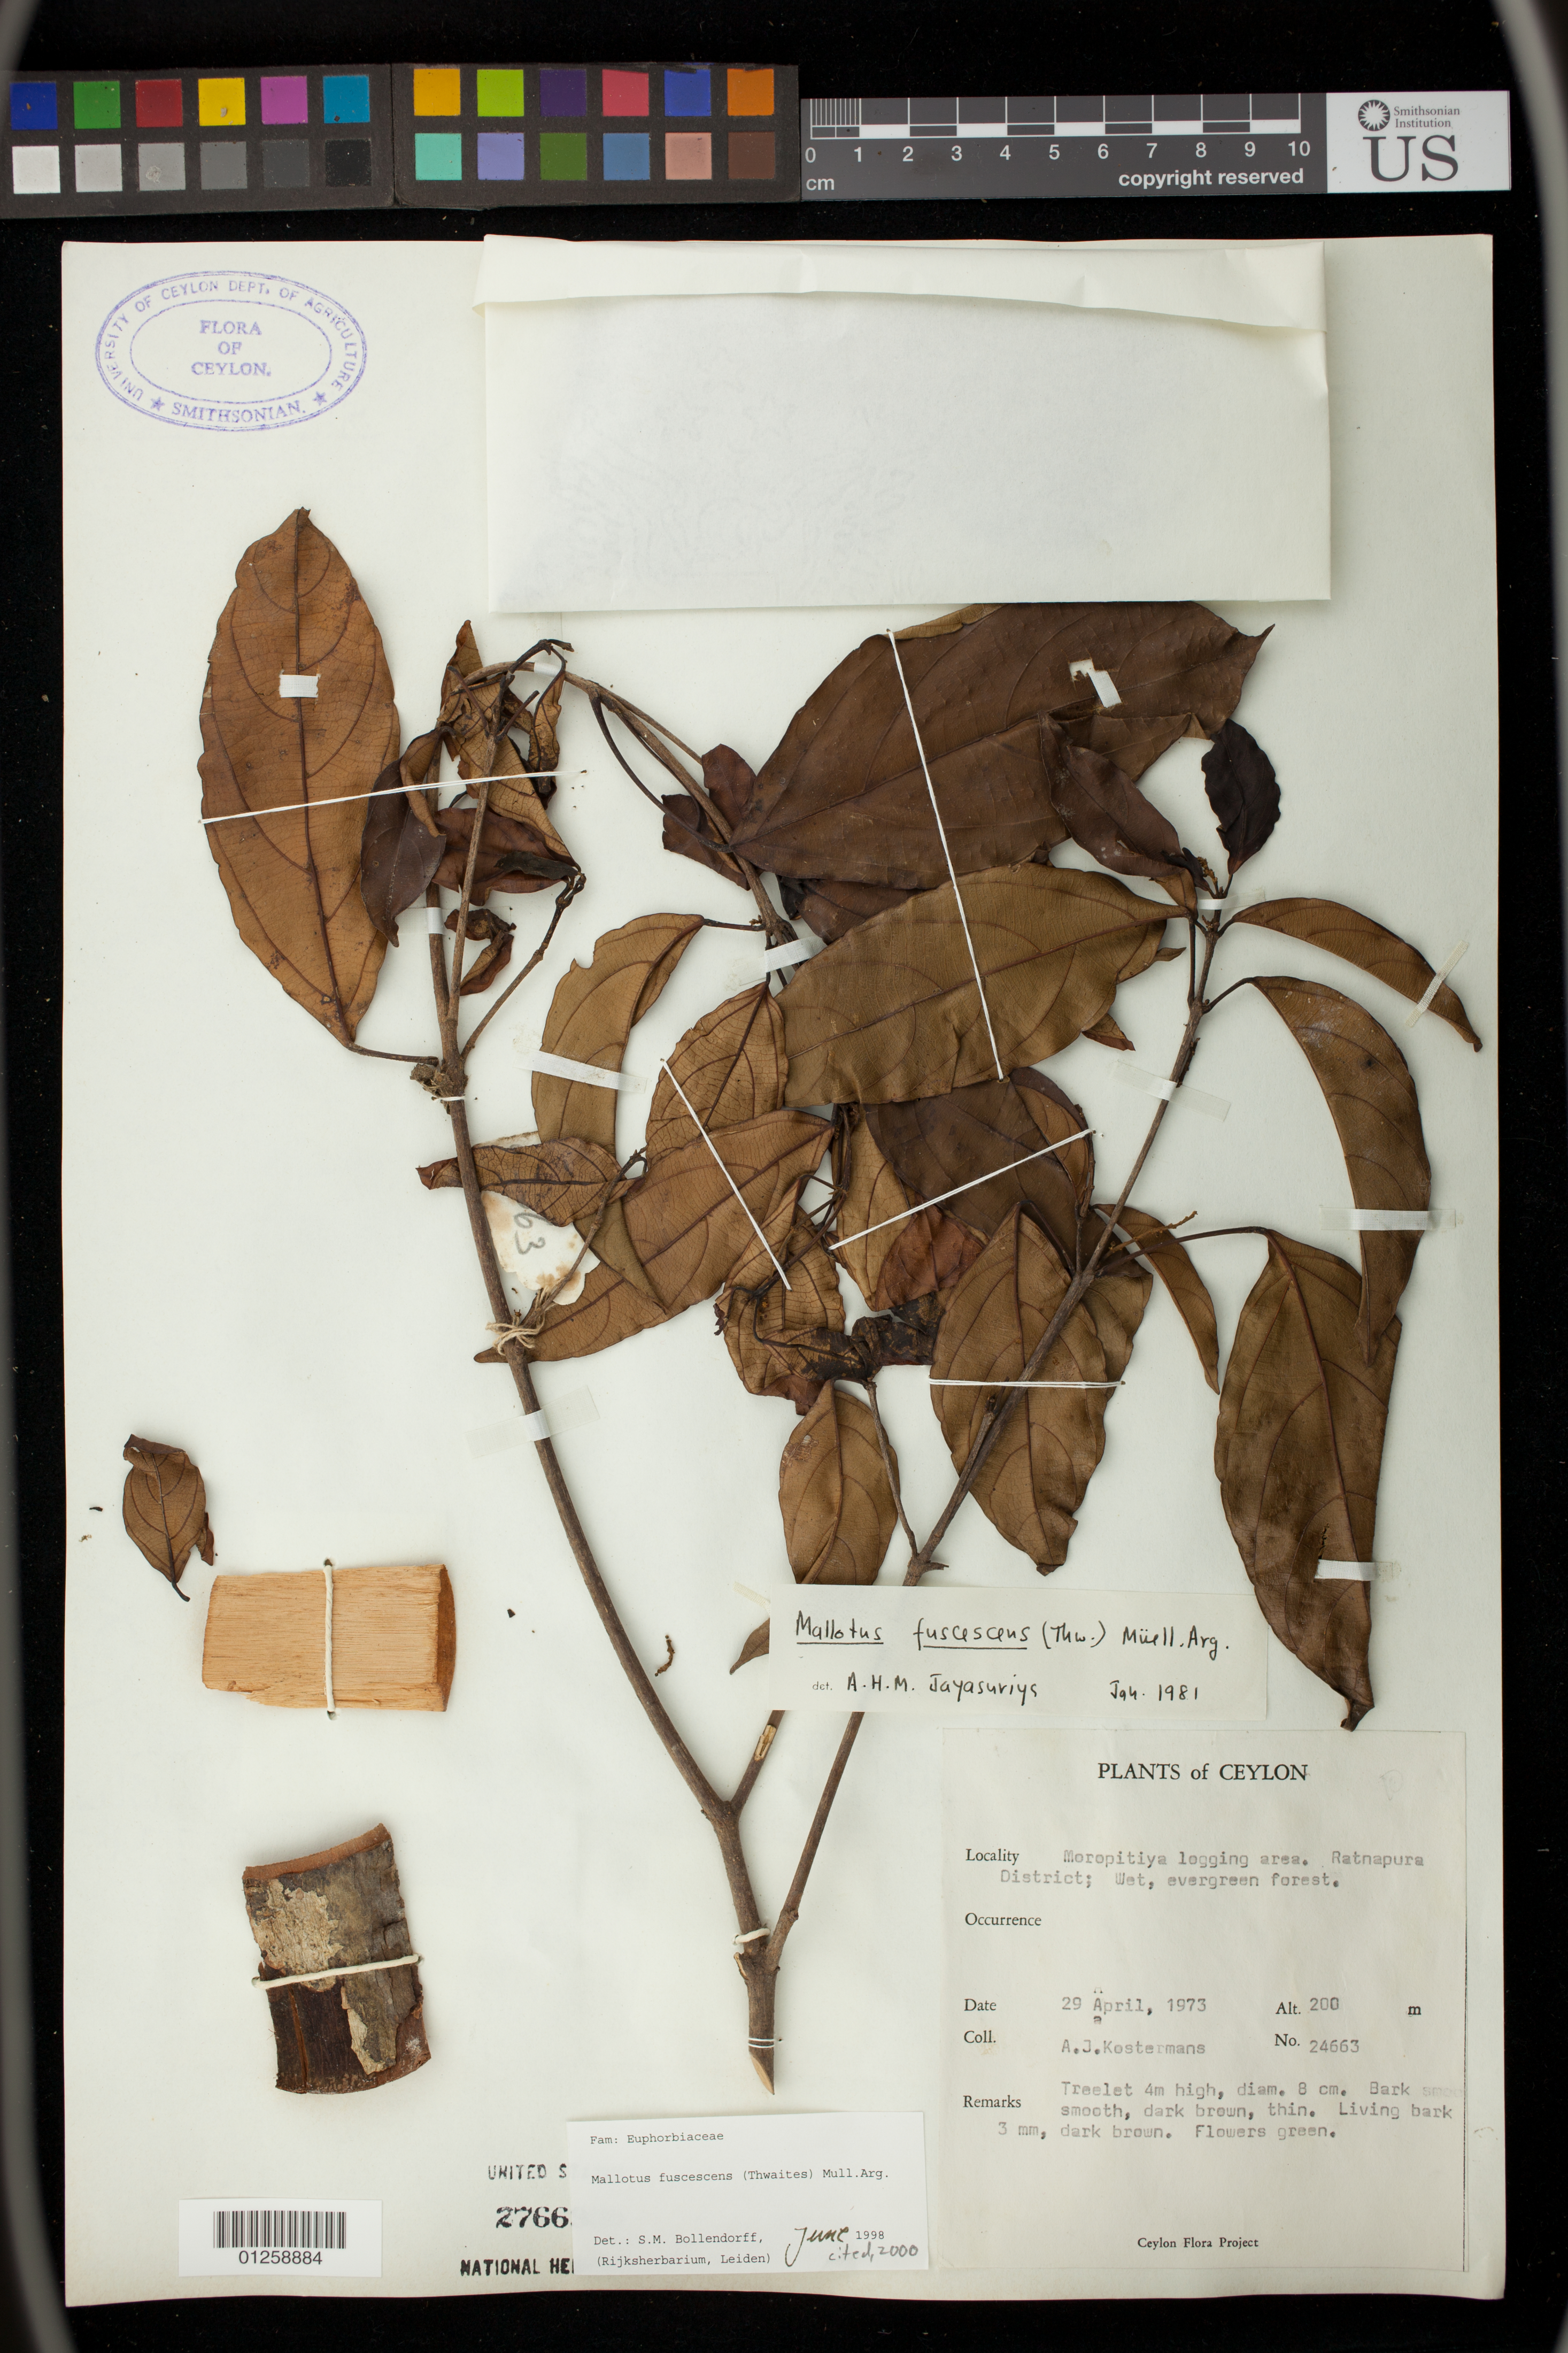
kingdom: Plantae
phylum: Tracheophyta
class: Magnoliopsida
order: Malpighiales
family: Euphorbiaceae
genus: Mallotus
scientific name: Mallotus fuscescens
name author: (Thwaites) Müll. Arg.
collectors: A. J. G. Kostermans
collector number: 24663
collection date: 1973-04-29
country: Sri Lanka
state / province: Sabaragamuwa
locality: Moropitiya logging area. Ratnapura District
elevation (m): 200